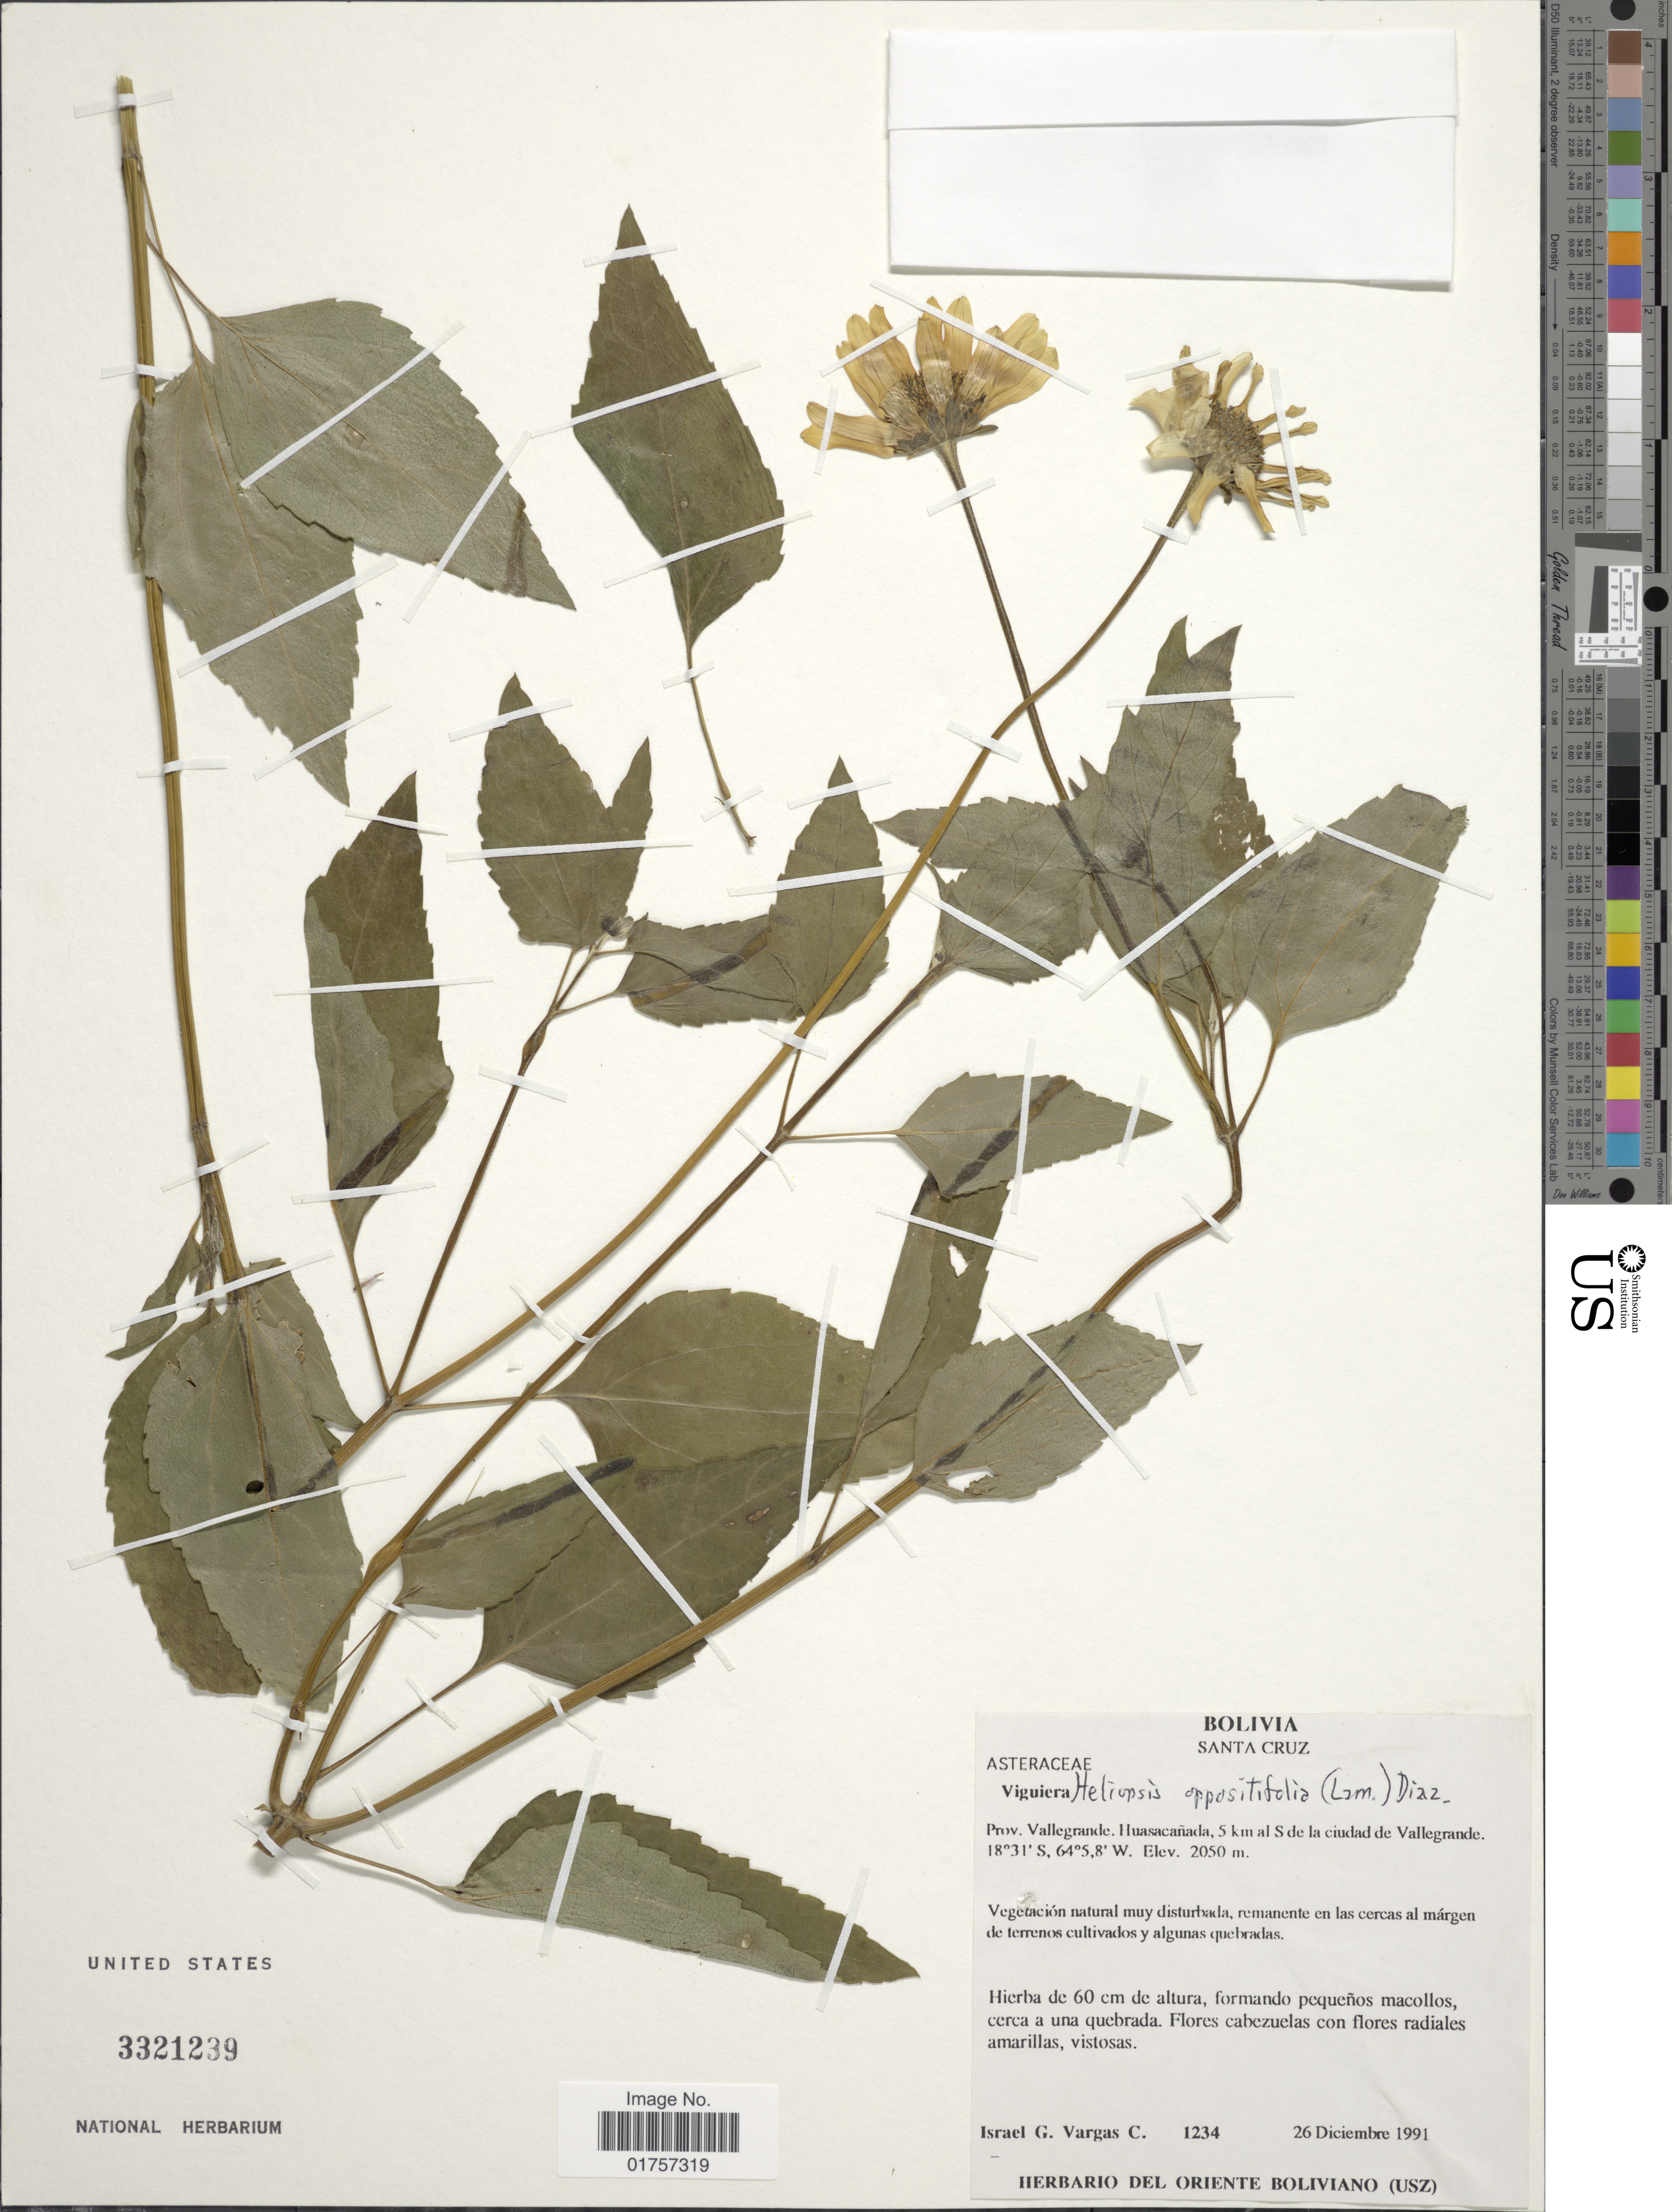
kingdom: Plantae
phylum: Tracheophyta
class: Magnoliopsida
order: Asterales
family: Asteraceae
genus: Heliopsis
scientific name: Heliopsis buphthalmoides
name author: (Jacq.) Dunal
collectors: I. G. Vargas C.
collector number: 1234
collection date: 1991-12-26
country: Bolivia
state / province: Santa Cruz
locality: Prov. Vallegrande. Huasacañada, 5 km al S de la ciudad de Vallegrande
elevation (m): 2050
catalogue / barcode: US 3321239